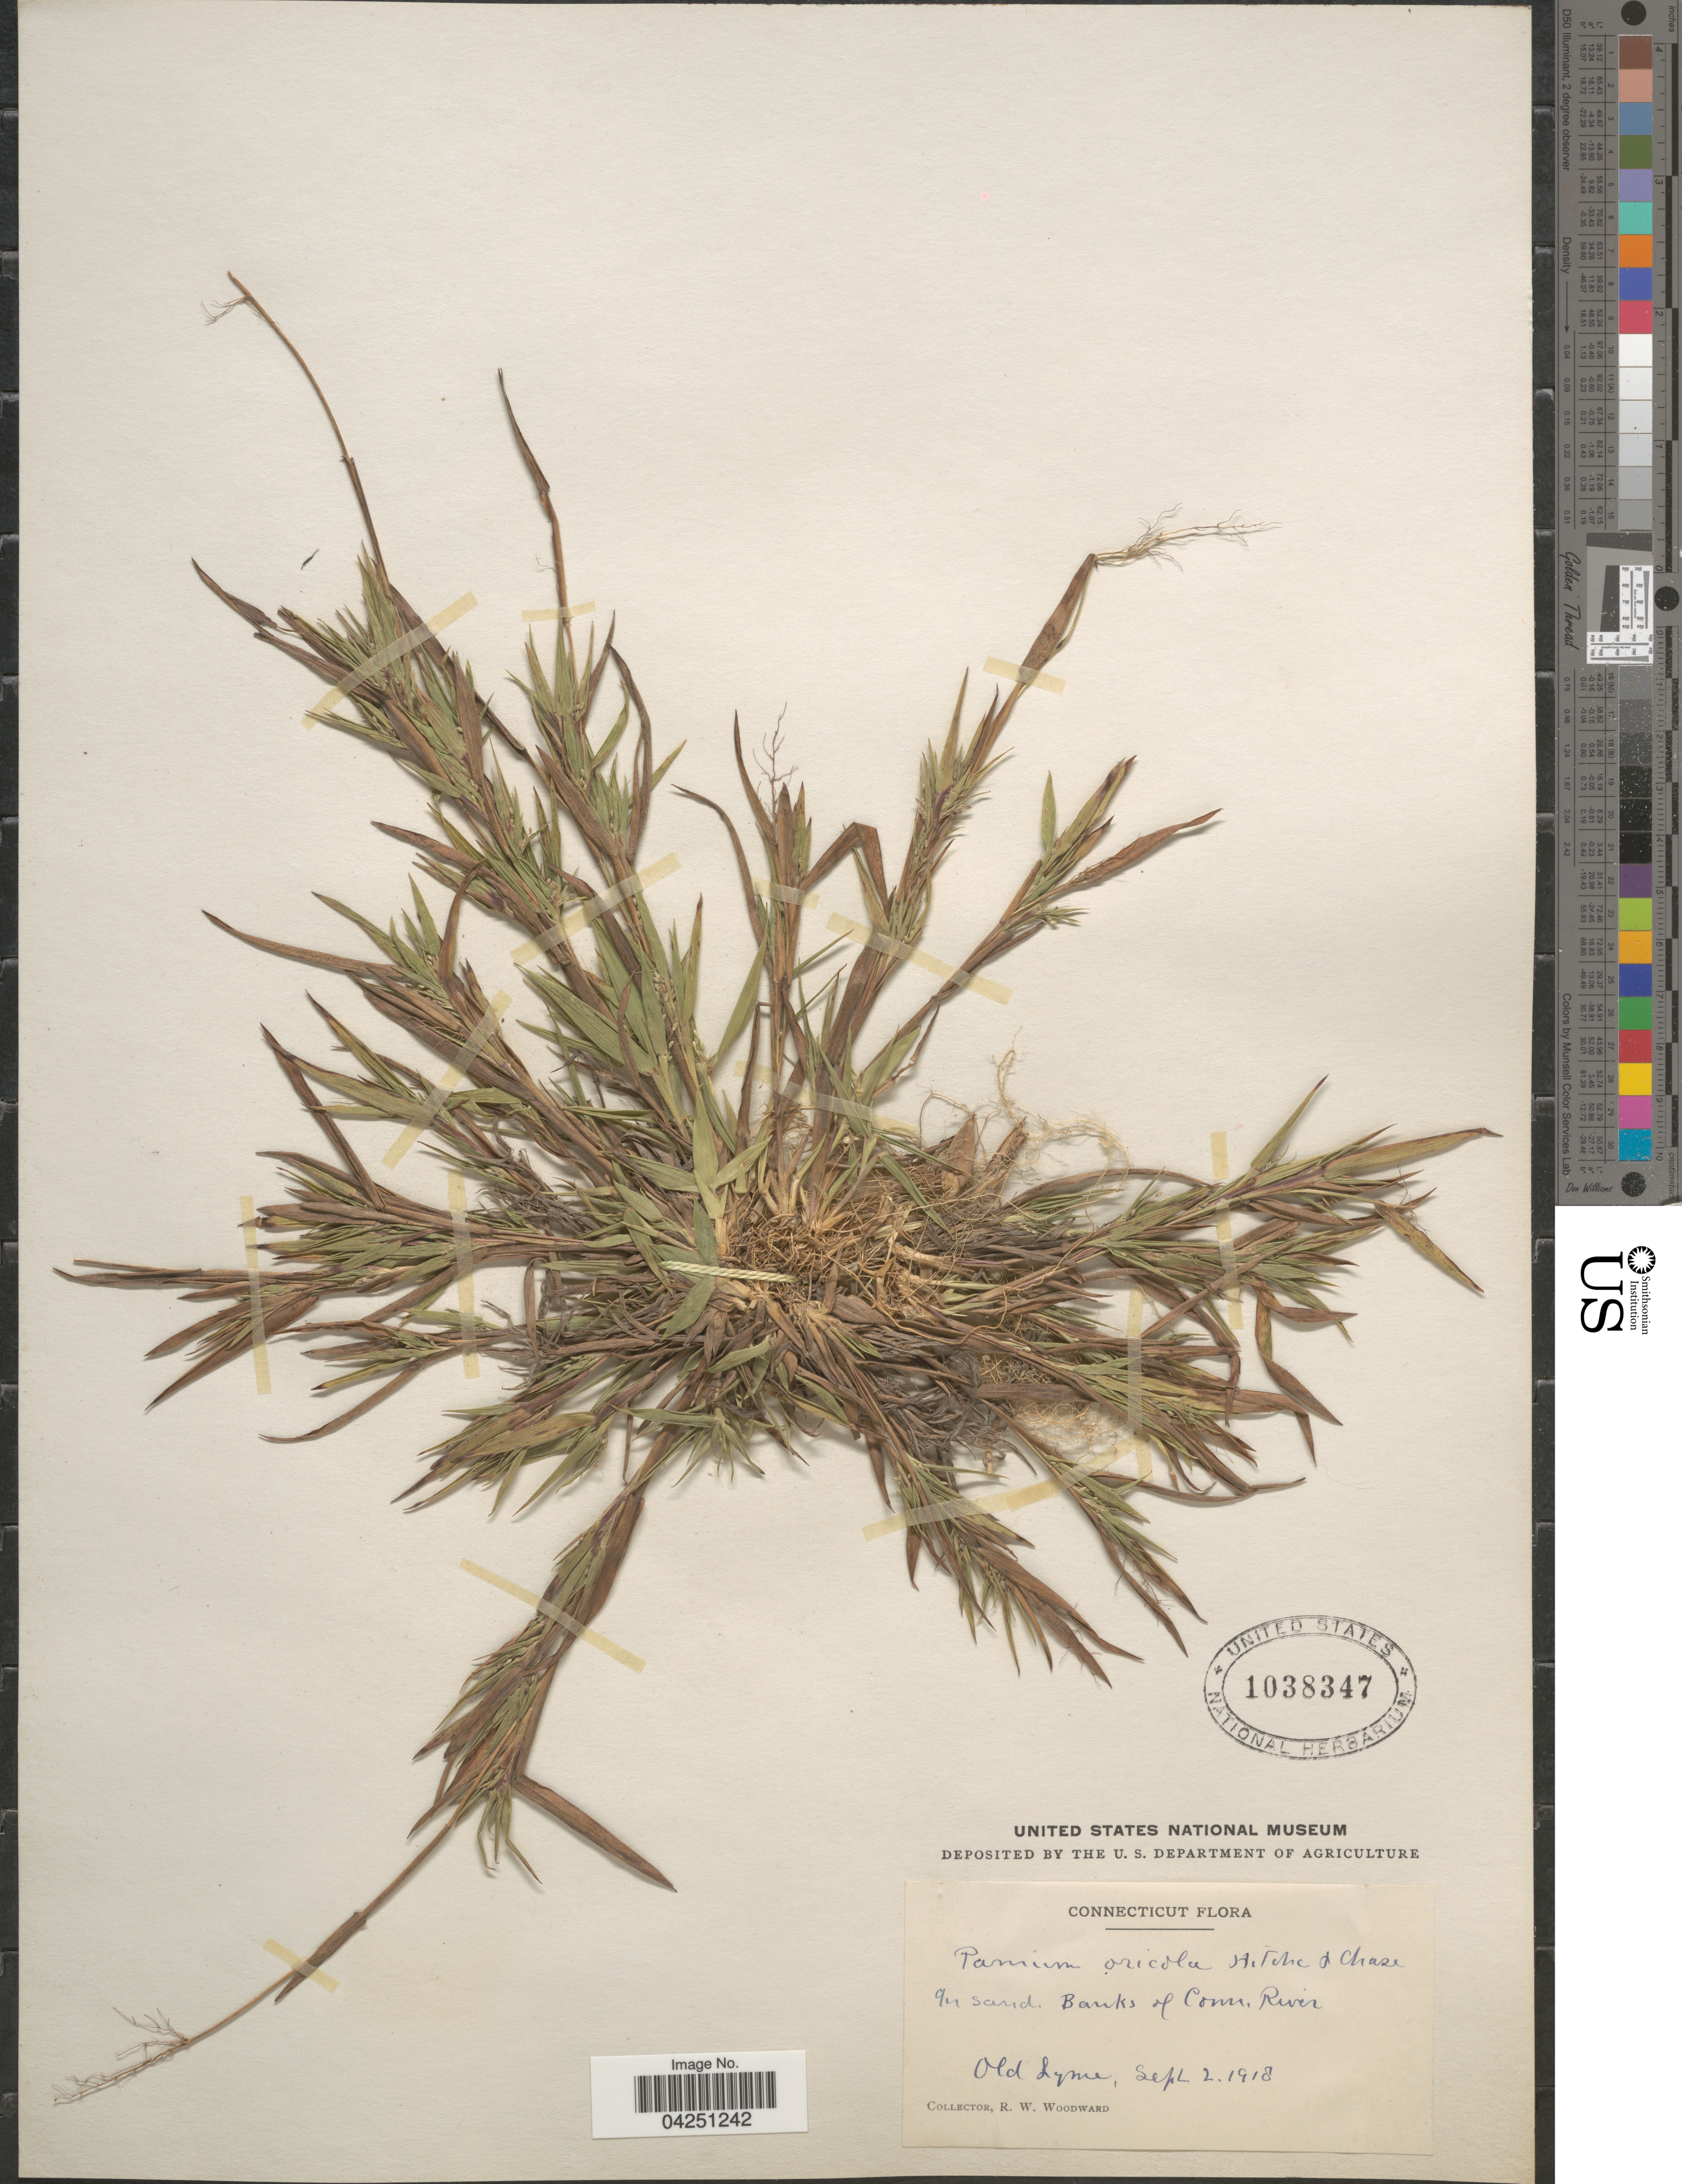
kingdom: Plantae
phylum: Tracheophyta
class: Liliopsida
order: Poales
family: Poaceae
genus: Dichanthelium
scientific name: Dichanthelium acuminatum var. acuminatum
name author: (Sw.) Gould & C.A. Clark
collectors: R. Woodward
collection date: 1918-09-02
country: United States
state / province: Connecticut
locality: In sand Banks of Conn. River. Old Lyme.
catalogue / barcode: US 1038347